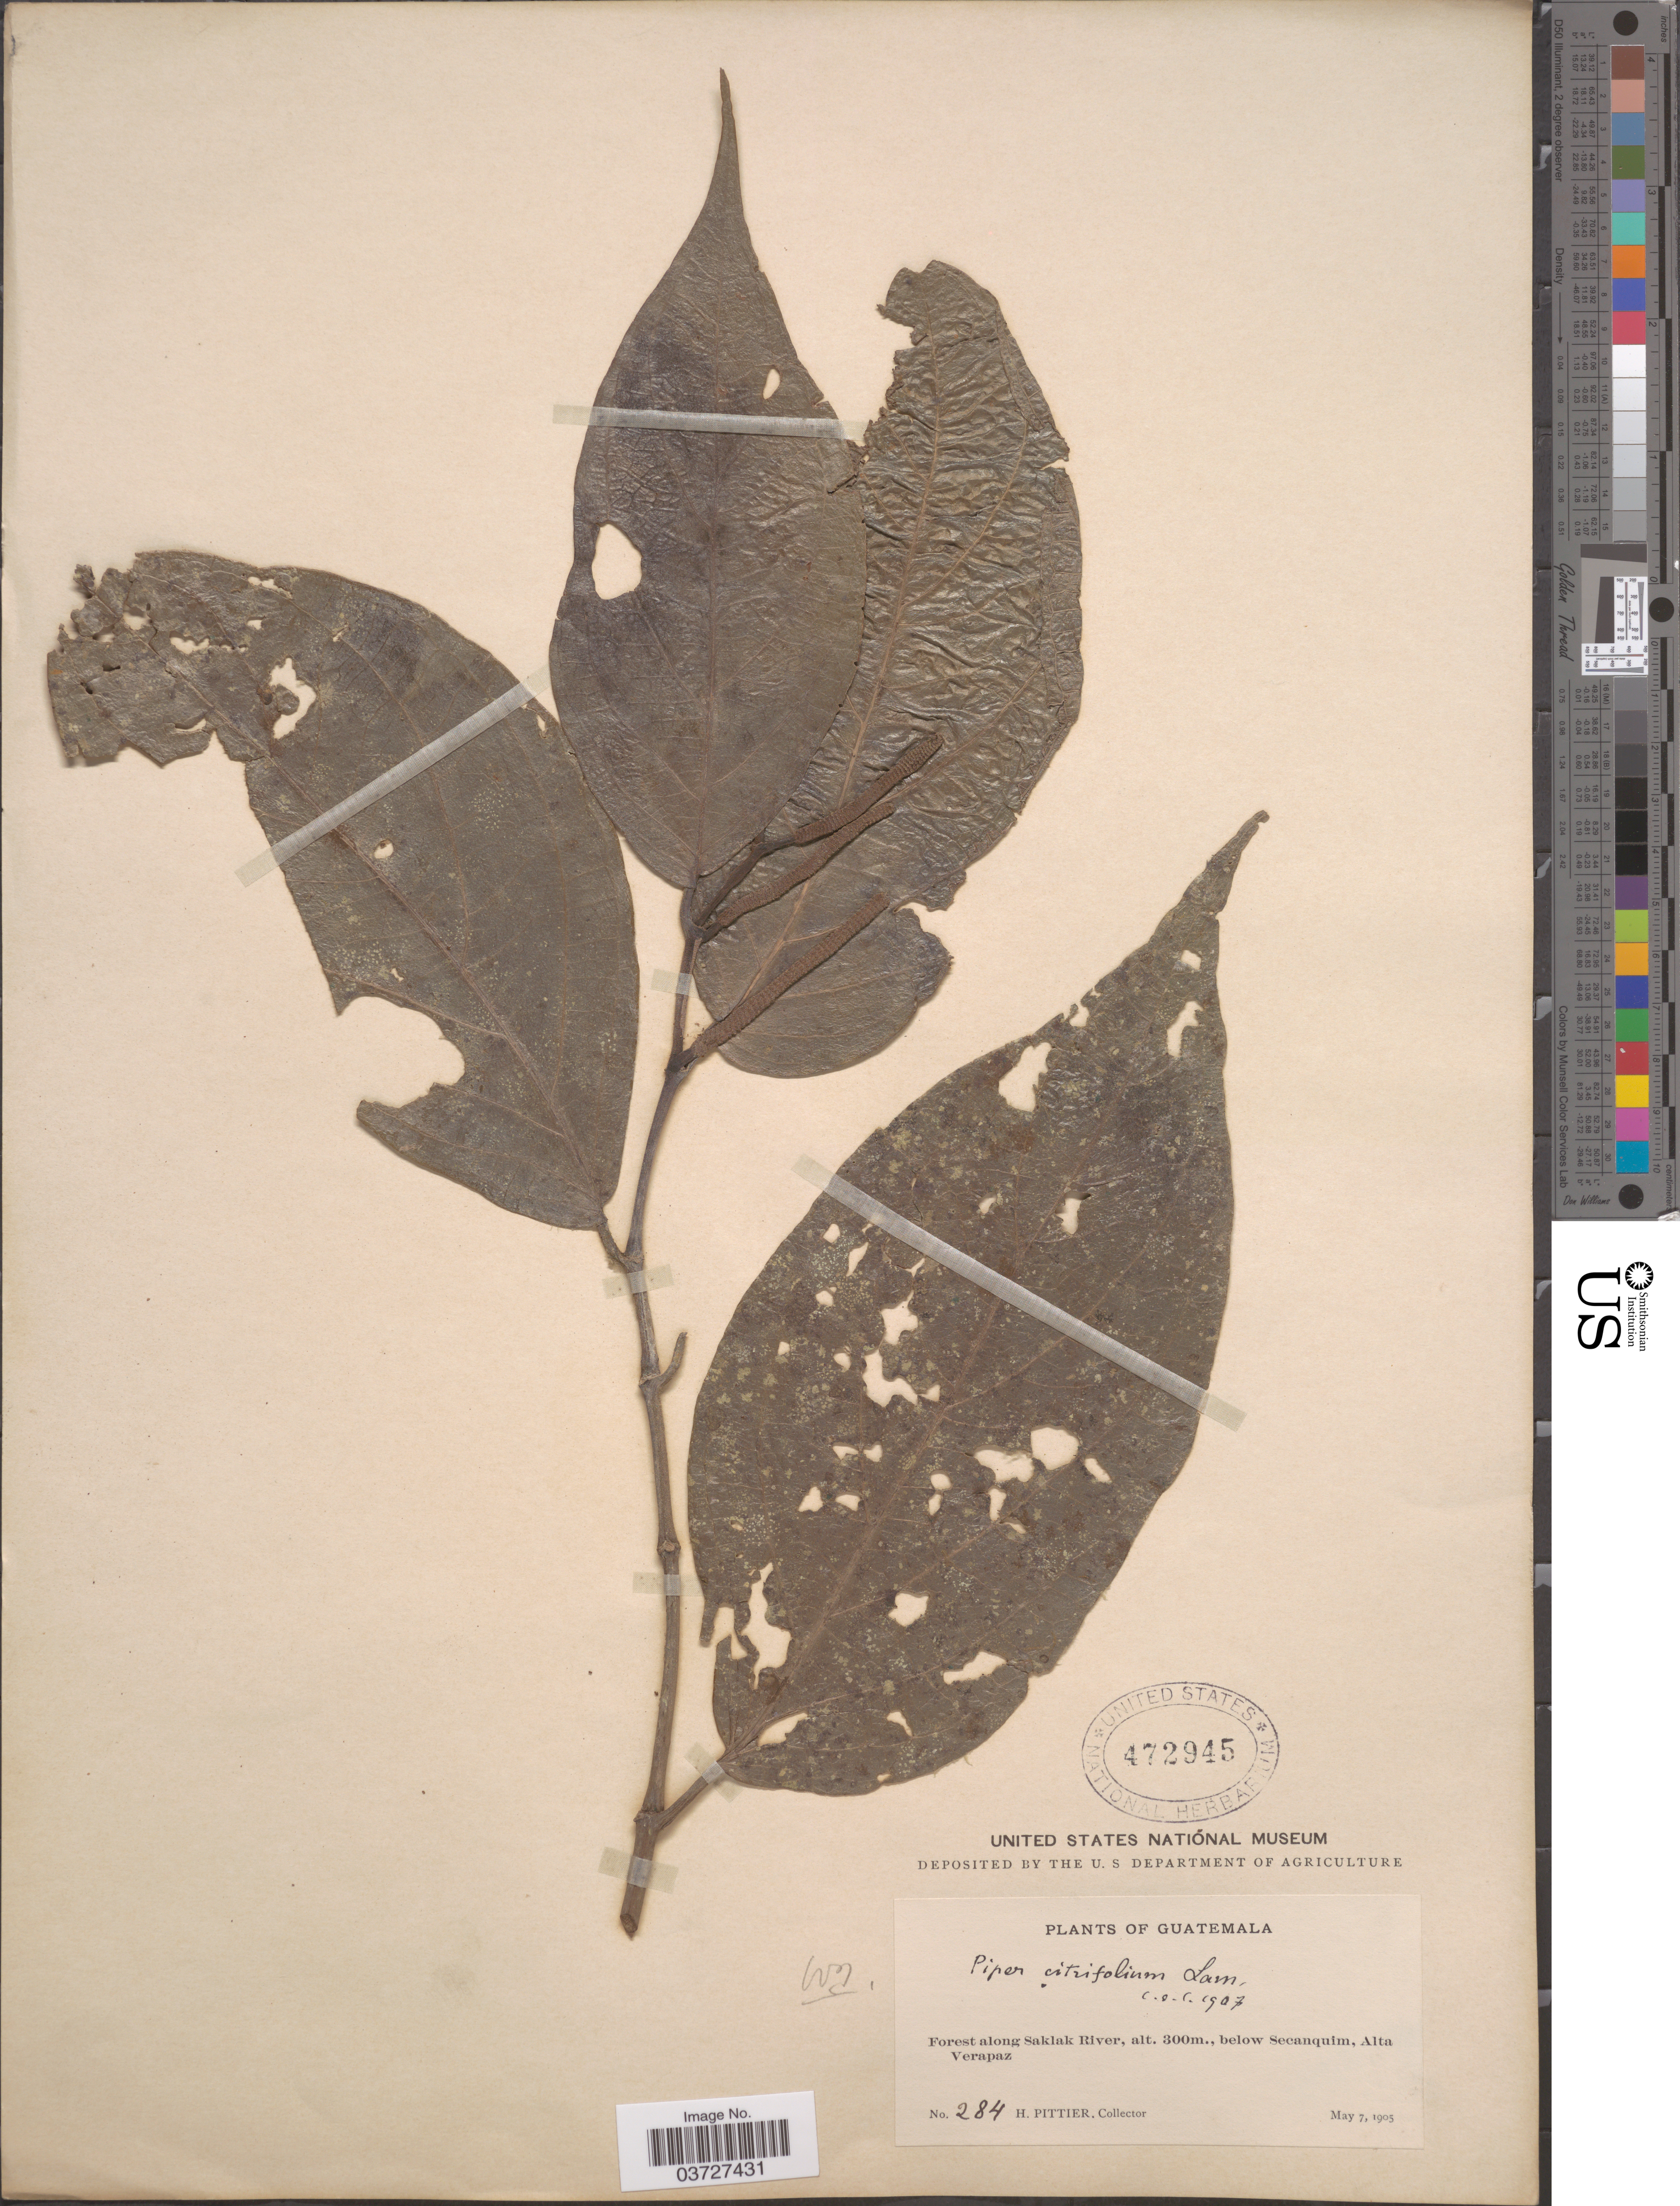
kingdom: Plantae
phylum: Tracheophyta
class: Magnoliopsida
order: Piperales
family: Piperaceae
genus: Piper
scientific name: Piper citrifolium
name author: Lam.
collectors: H. F. Pittier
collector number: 284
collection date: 1905-05-07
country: Guatemala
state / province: Alta Verapaz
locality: Forest along Saklak River, Secanquim.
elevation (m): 300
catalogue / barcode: US 472945